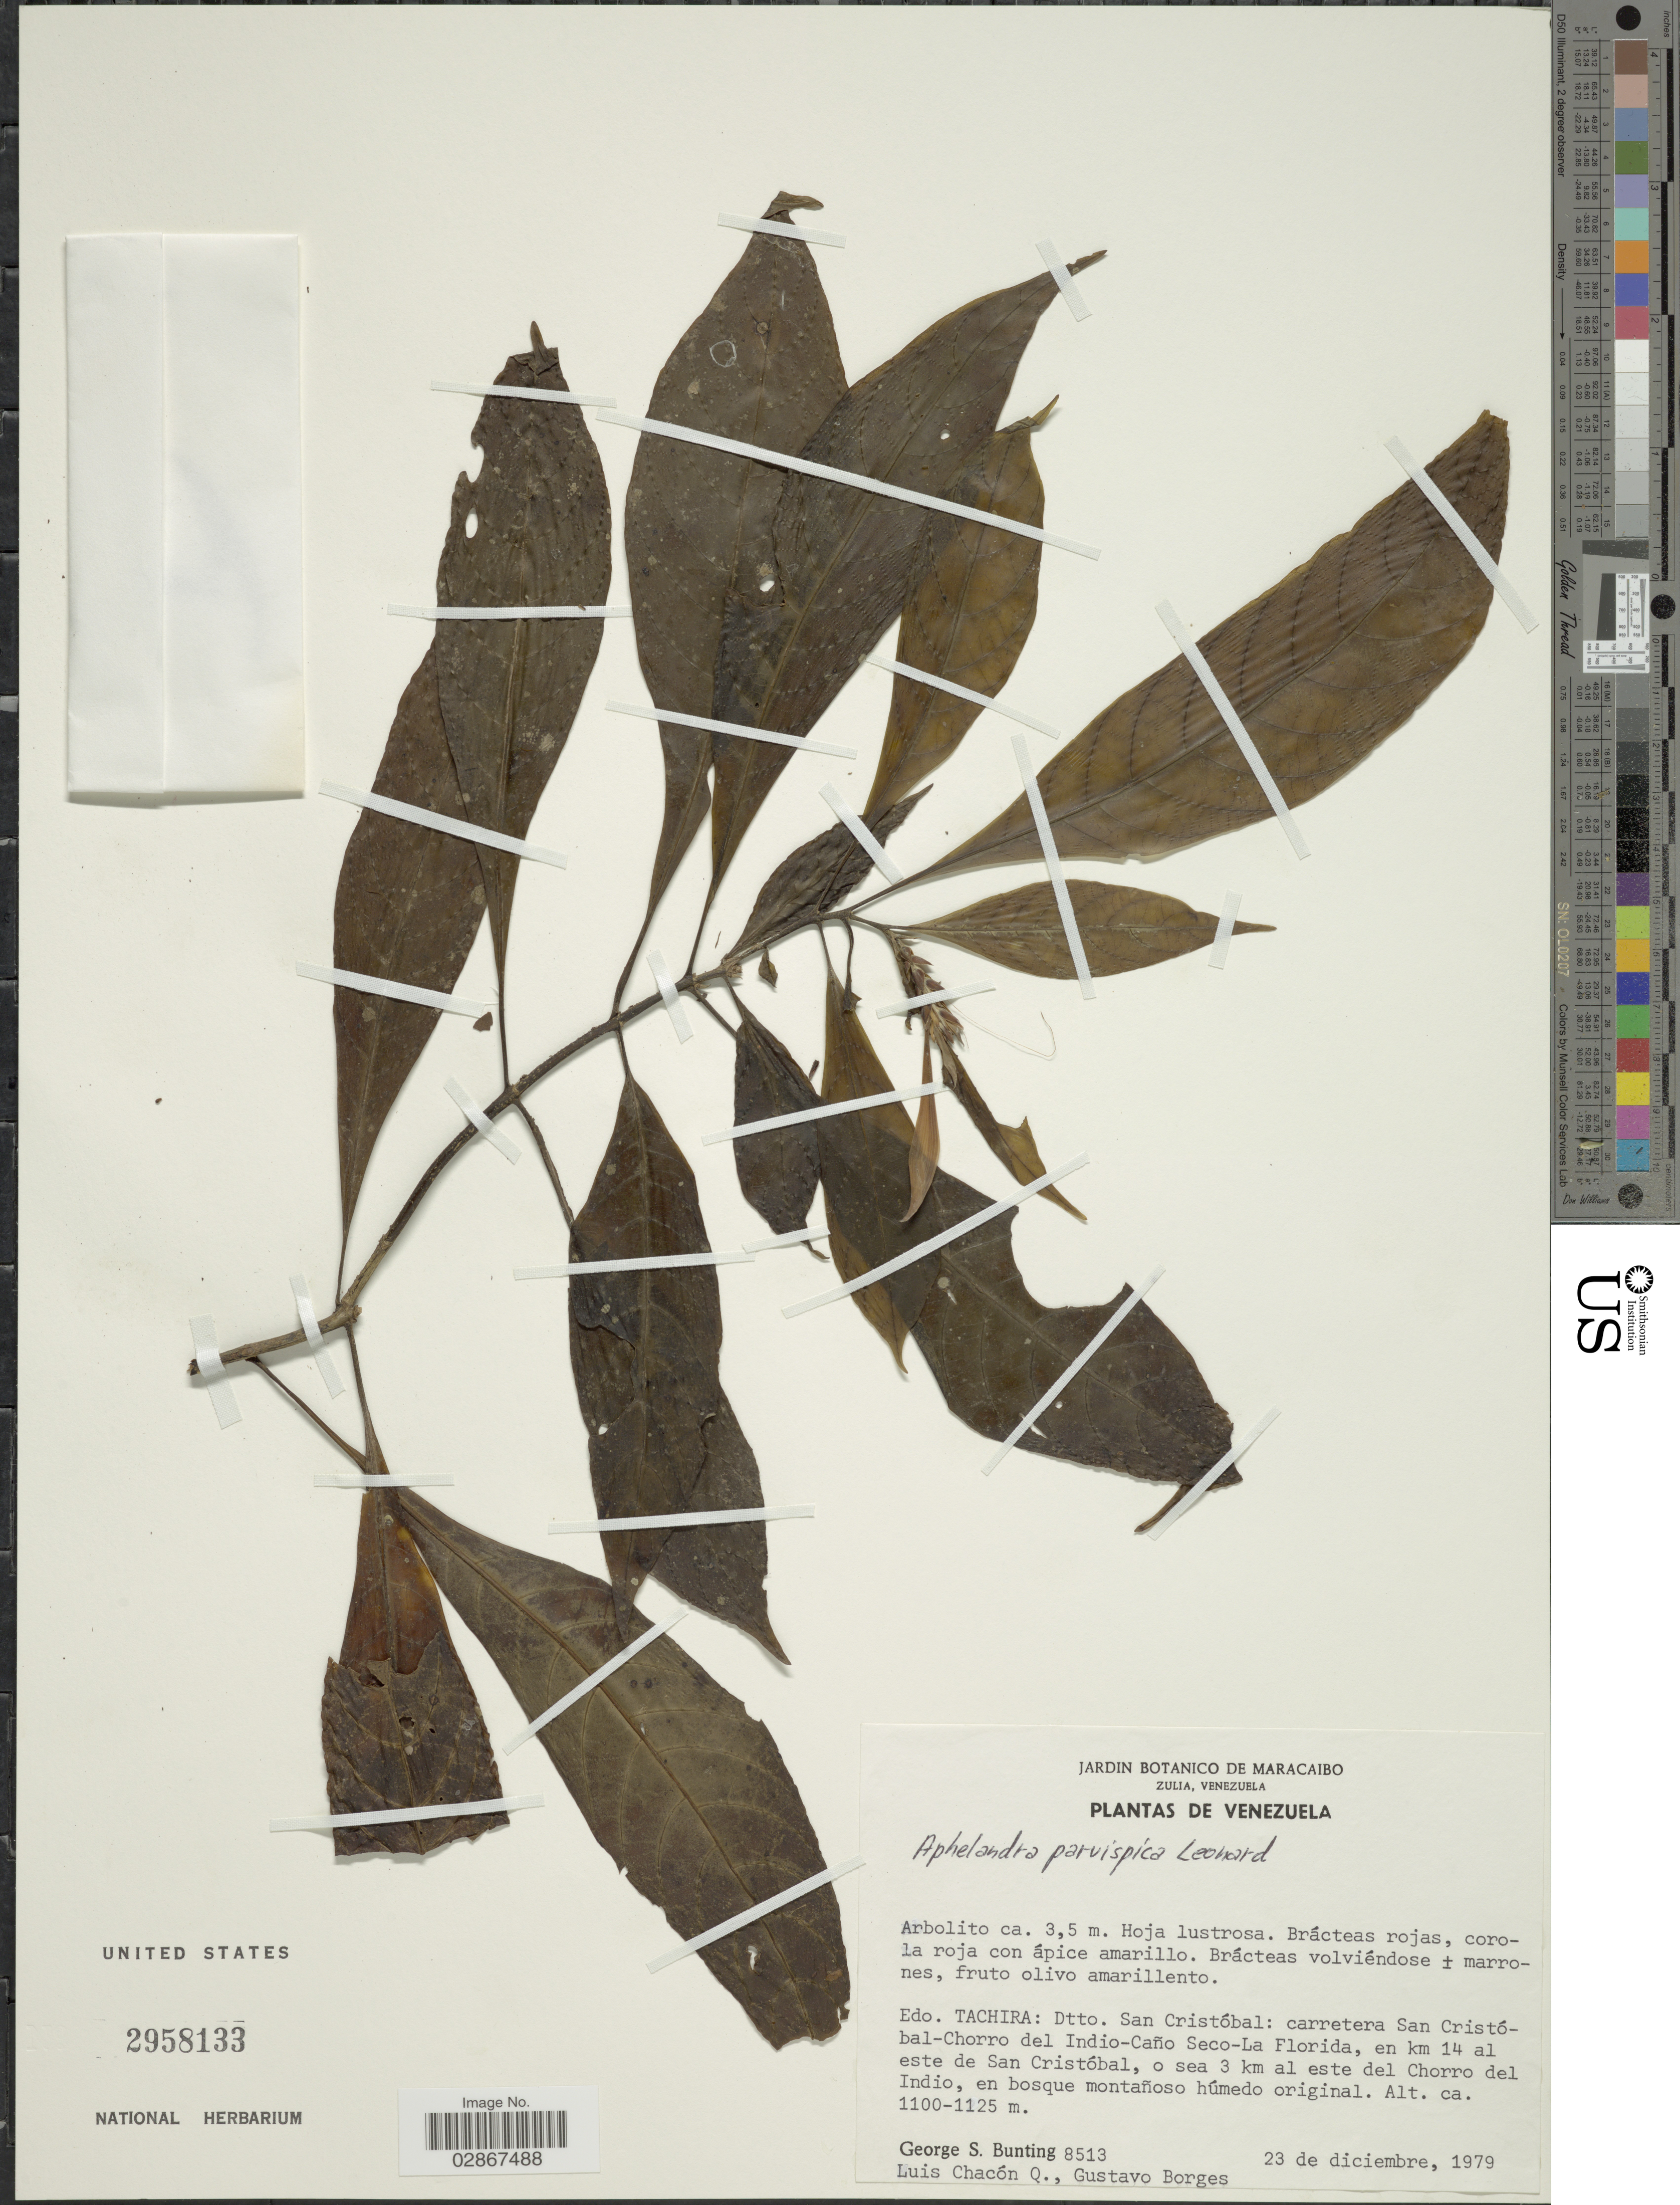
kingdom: Plantae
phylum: Tracheophyta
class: Magnoliopsida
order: Lamiales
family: Acanthaceae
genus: Aphelandra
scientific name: Aphelandra parvispica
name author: Leonard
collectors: G. S. Bunting, L. Chacon-Q. & G. Borges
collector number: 8513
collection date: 1979-12-23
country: Venezuela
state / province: Tachira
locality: Dtto. San Cristóbal: carretera San Cristóbal-Chorro del Indio-Caño Seco-La Florida, en km 14 al este de San Cristóbal, o sea 3 km este del Chorro del Indio.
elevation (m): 1100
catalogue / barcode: US 2958133